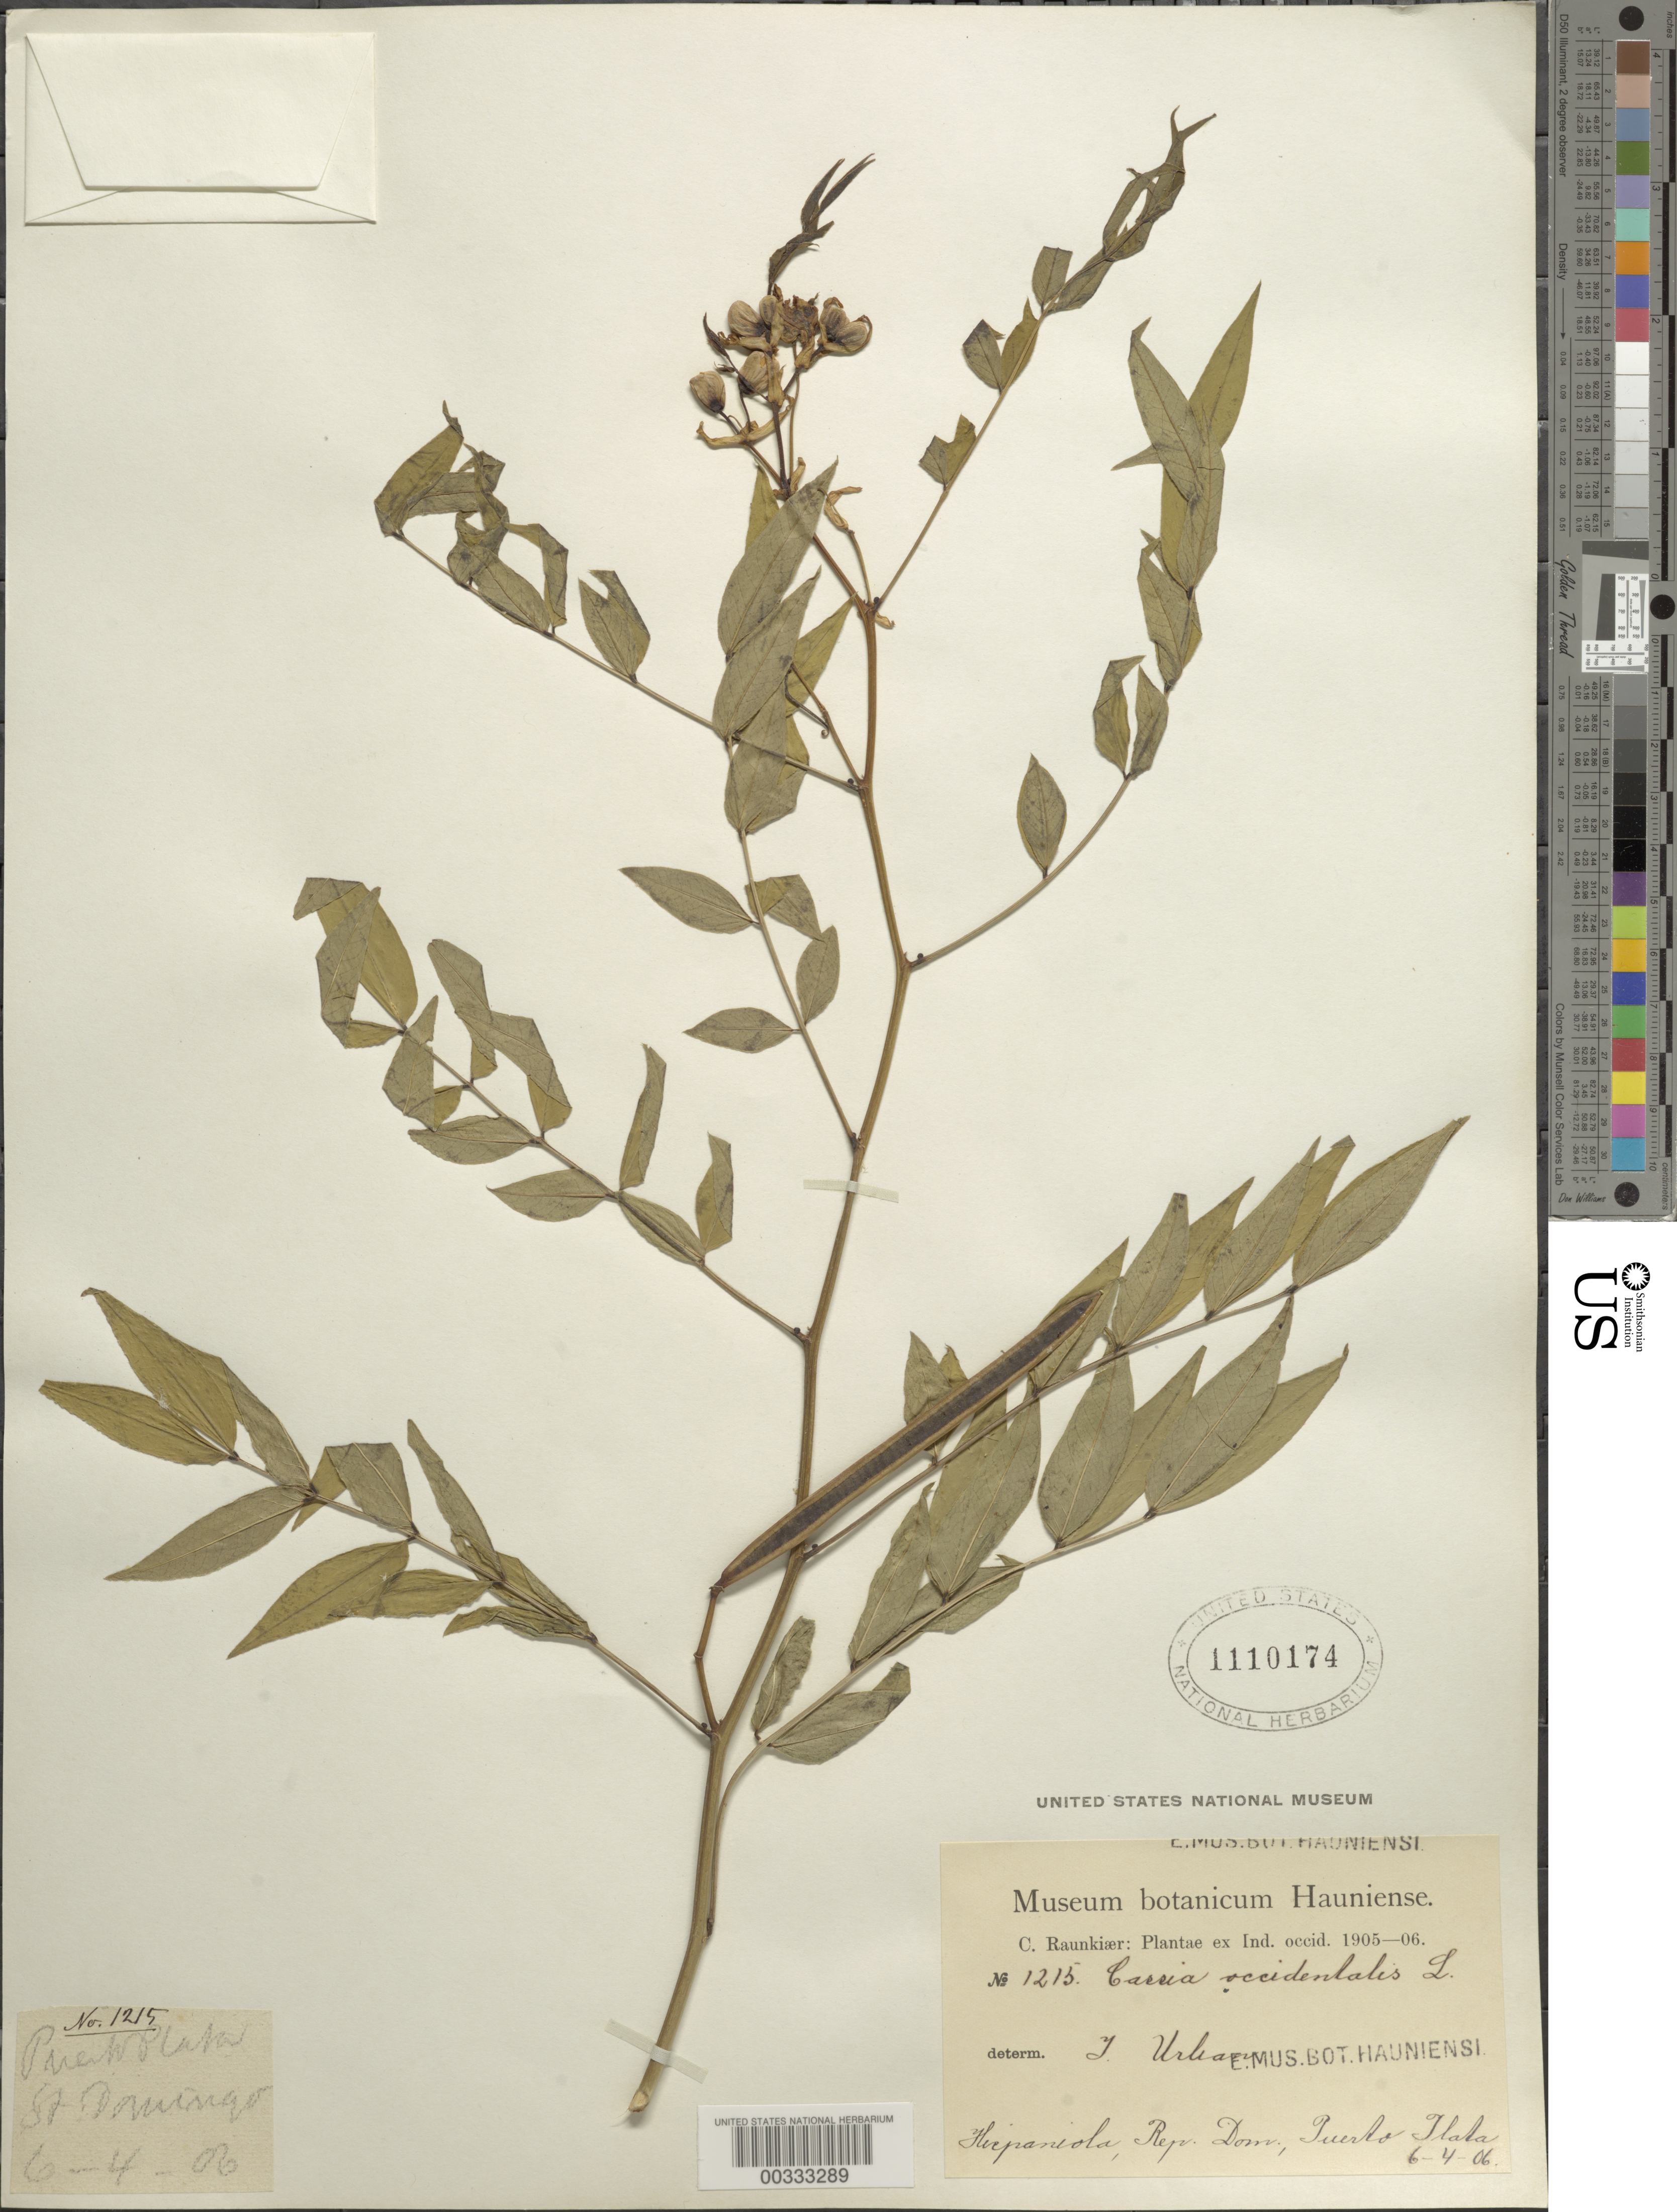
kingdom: Plantae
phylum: Tracheophyta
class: Magnoliopsida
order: Fabales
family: Fabaceae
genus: Senna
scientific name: Senna sophera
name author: (L.) Roxb.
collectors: C. Raunkiaer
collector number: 1215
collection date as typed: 04 Jun 1906 or 06 Apr 1906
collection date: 1906-04-06 or 1906-06-04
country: Dominican Republic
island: Hispaniola Island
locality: Pueblo plata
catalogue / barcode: US 1110174